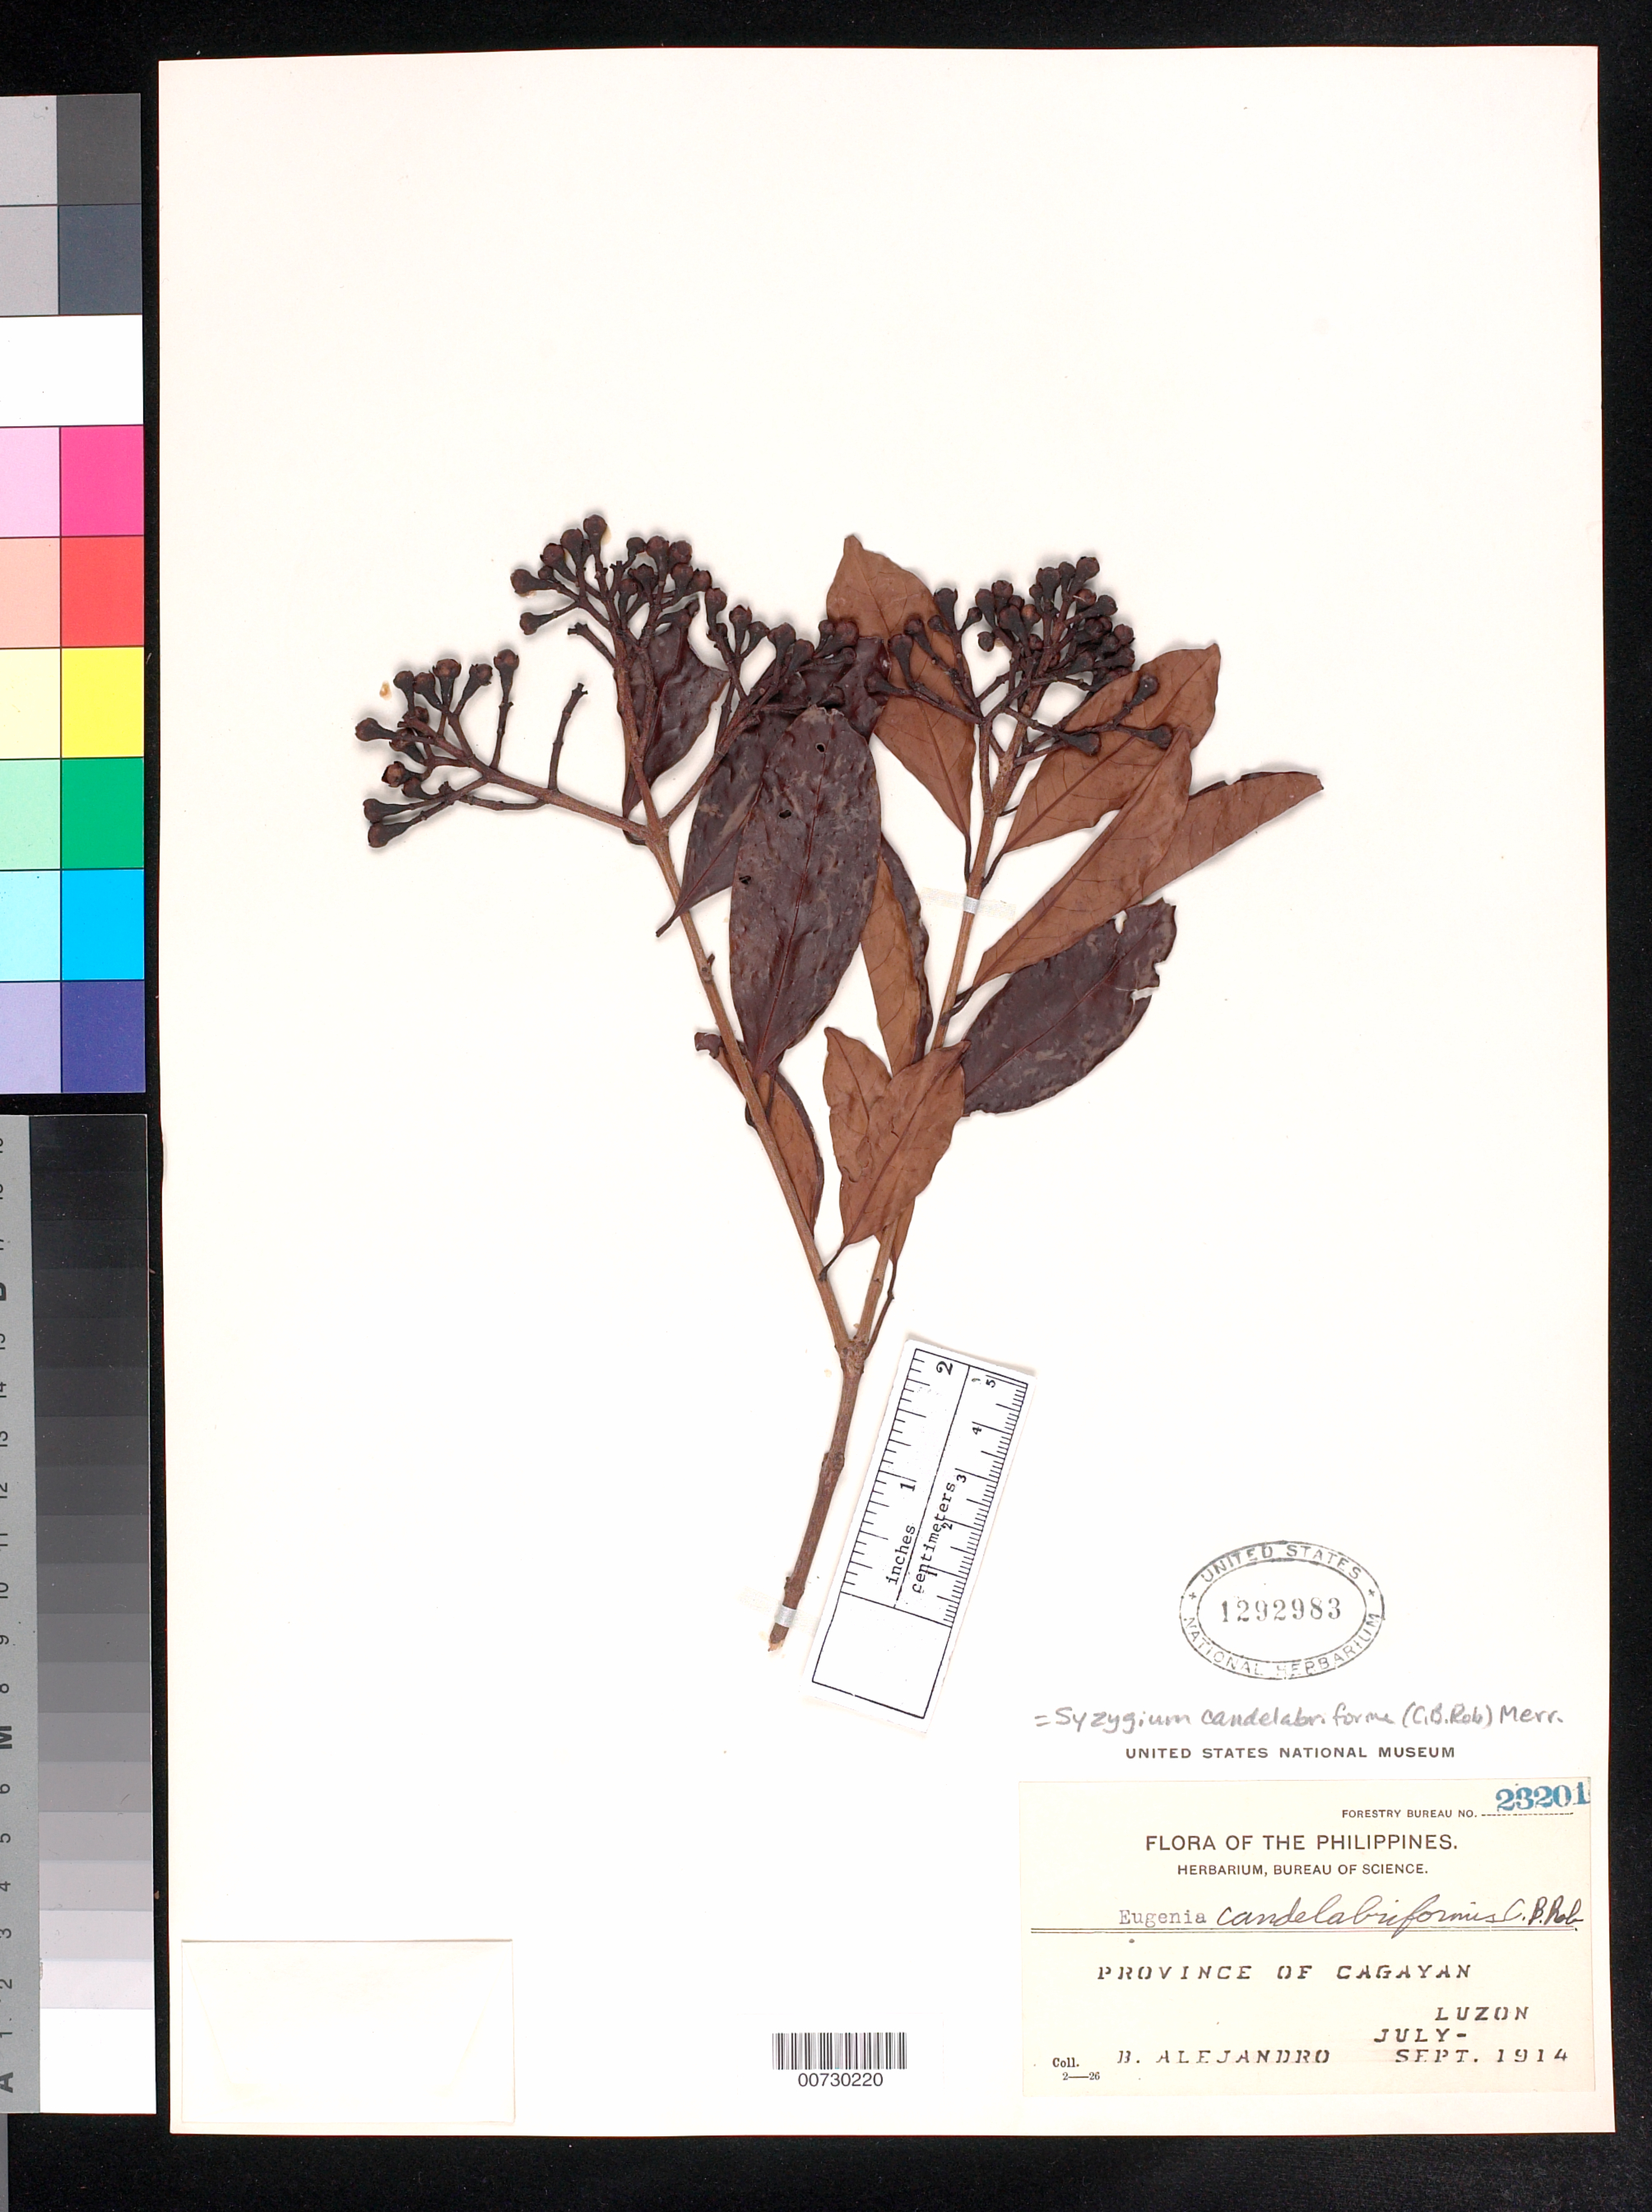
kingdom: Plantae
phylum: Tracheophyta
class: Magnoliopsida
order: Myrtales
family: Myrtaceae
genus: Syzygium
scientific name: Syzygium candelabriforme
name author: (C.B. Rob.) Merr.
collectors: B. Alejandro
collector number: For. Bur. 23201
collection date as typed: Jul 1914 to -- Sep 1914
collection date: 1914-07/1914-09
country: Philippines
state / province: Cagayan Valley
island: Luzon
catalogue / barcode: US 1292983